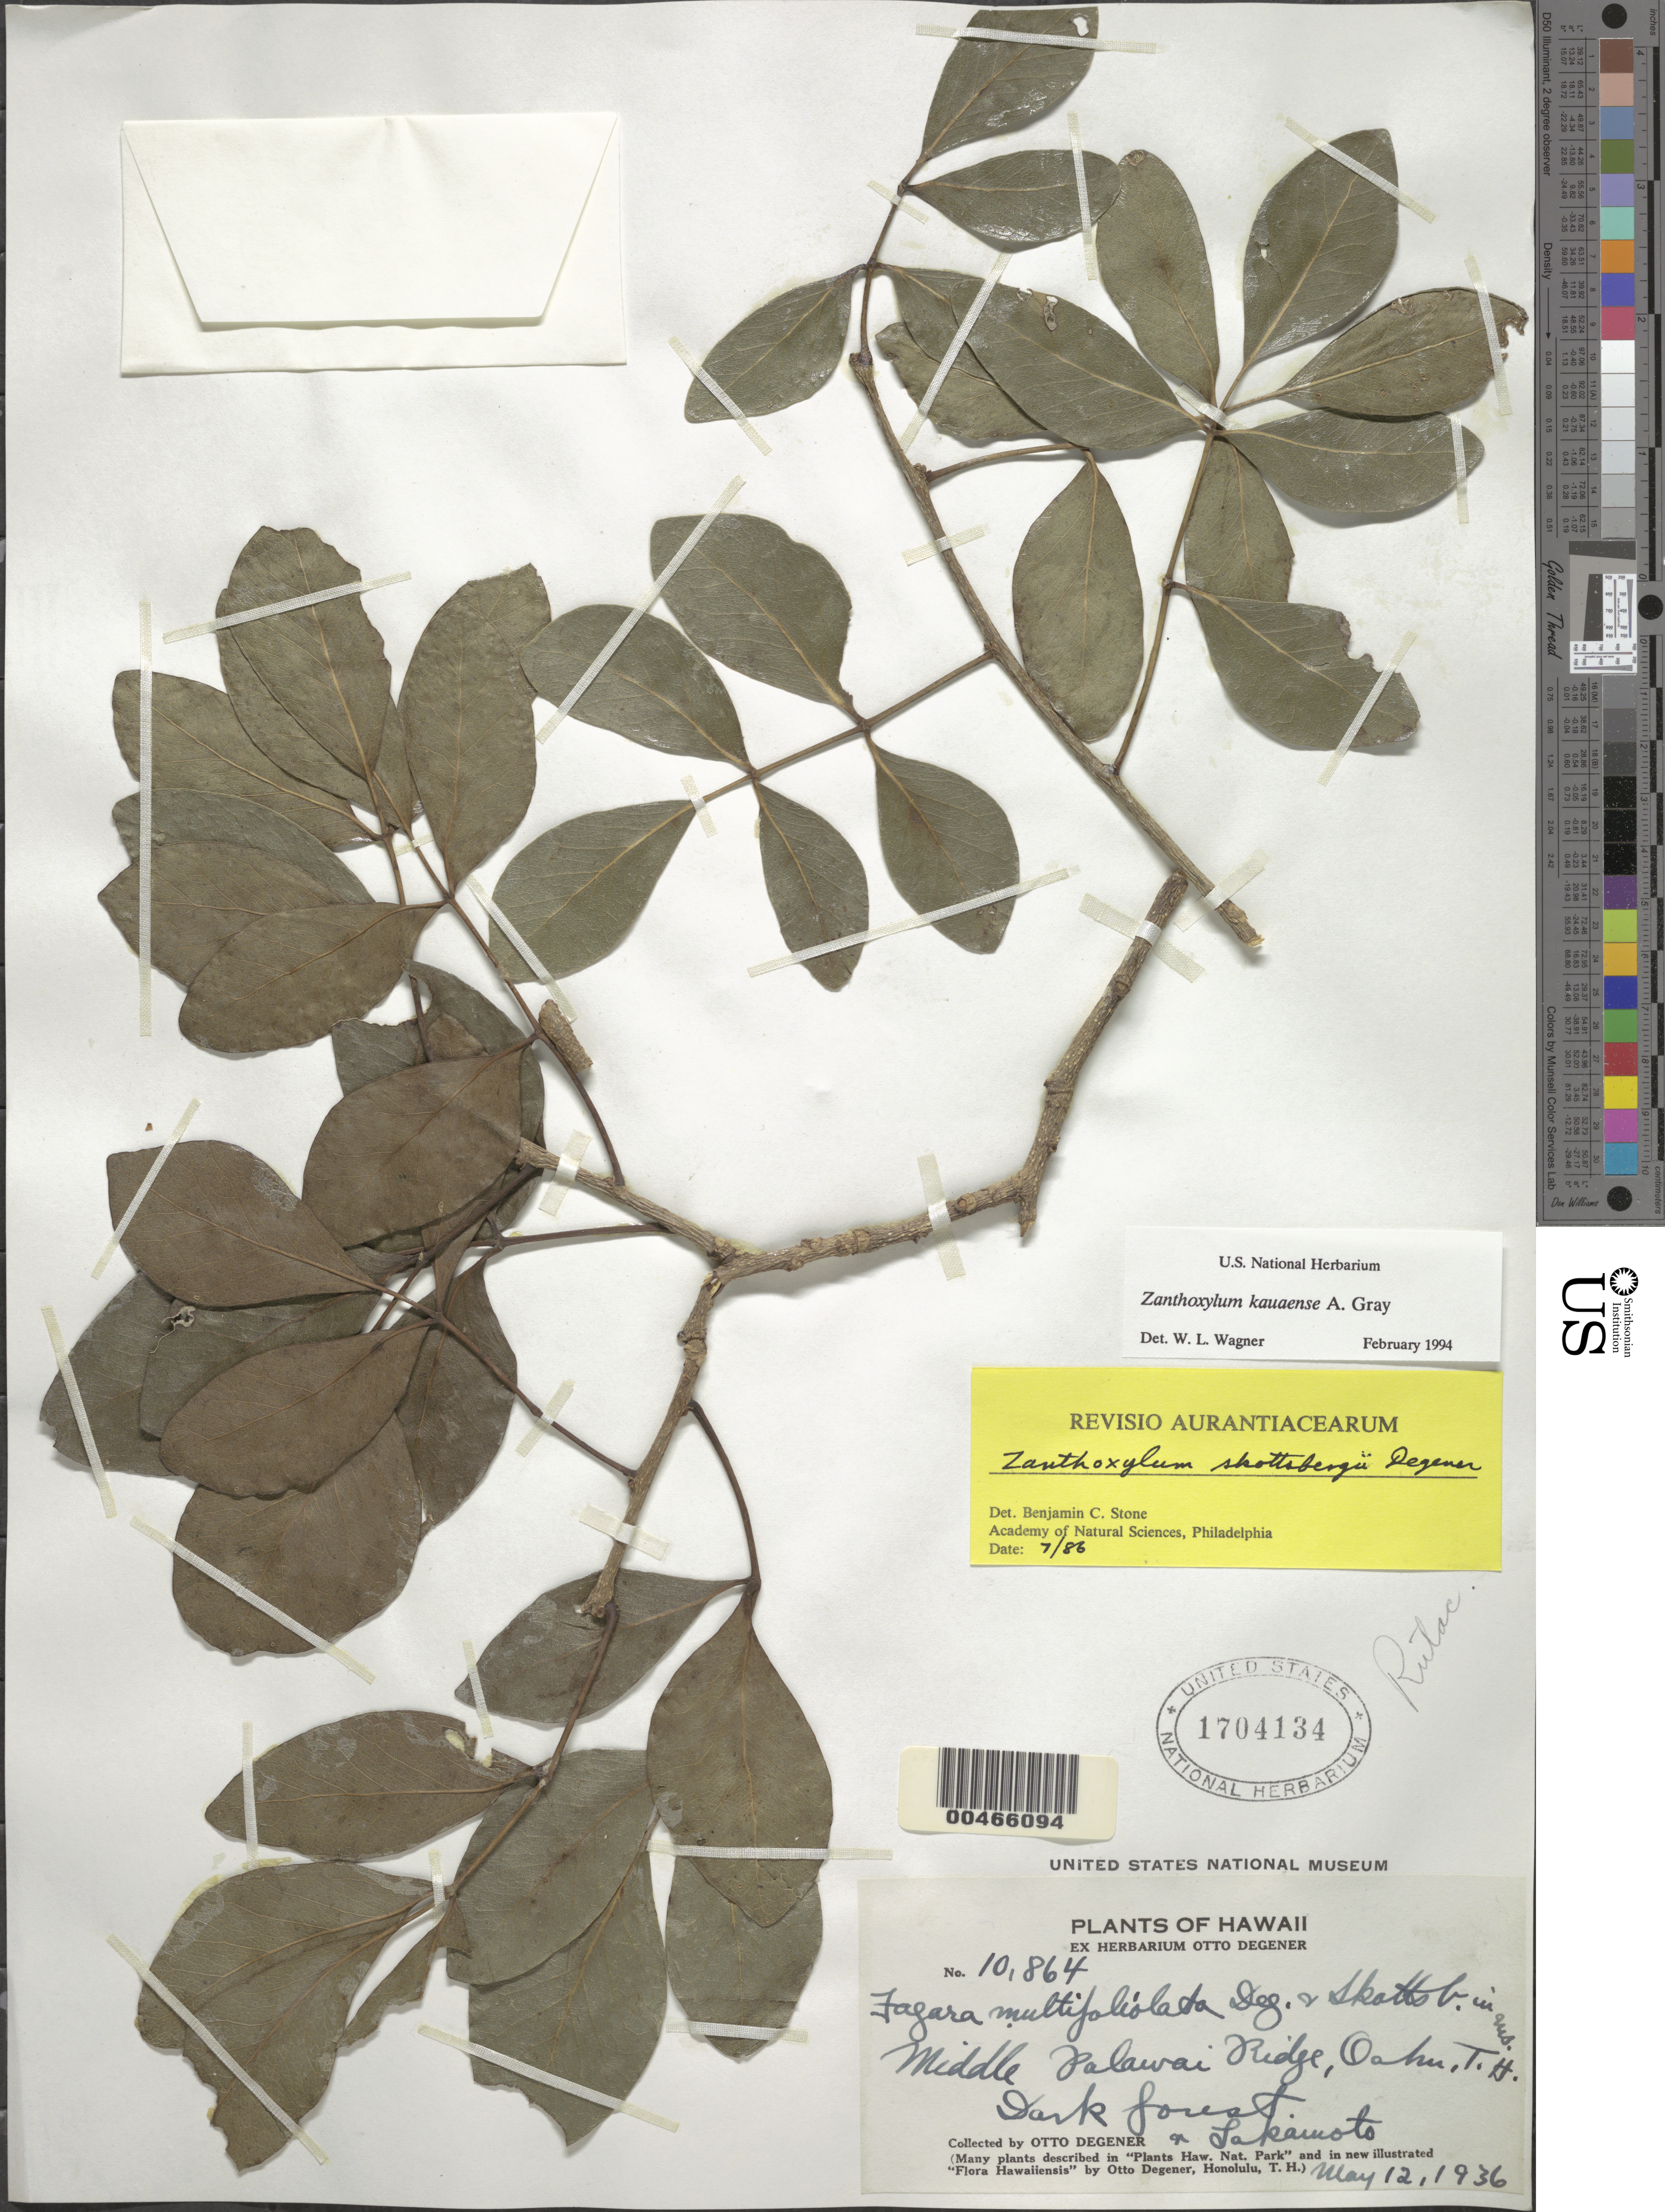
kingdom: Plantae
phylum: Tracheophyta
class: Magnoliopsida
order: Sapindales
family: Rutaceae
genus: Zanthoxylum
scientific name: Zanthoxylum kauaense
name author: A. Gray in Wilkes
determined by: Wagner, W. L., (BOT), Smithsonian Institution - National Museum of Natural History (UNITED STATES)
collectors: O. Degener & -. Takamoto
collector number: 10864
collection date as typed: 12 May 1936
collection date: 1936-05-12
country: United States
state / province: Hawaii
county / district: Honolulu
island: Oahu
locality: Middle Palawai Ridge.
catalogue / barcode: US 1704134